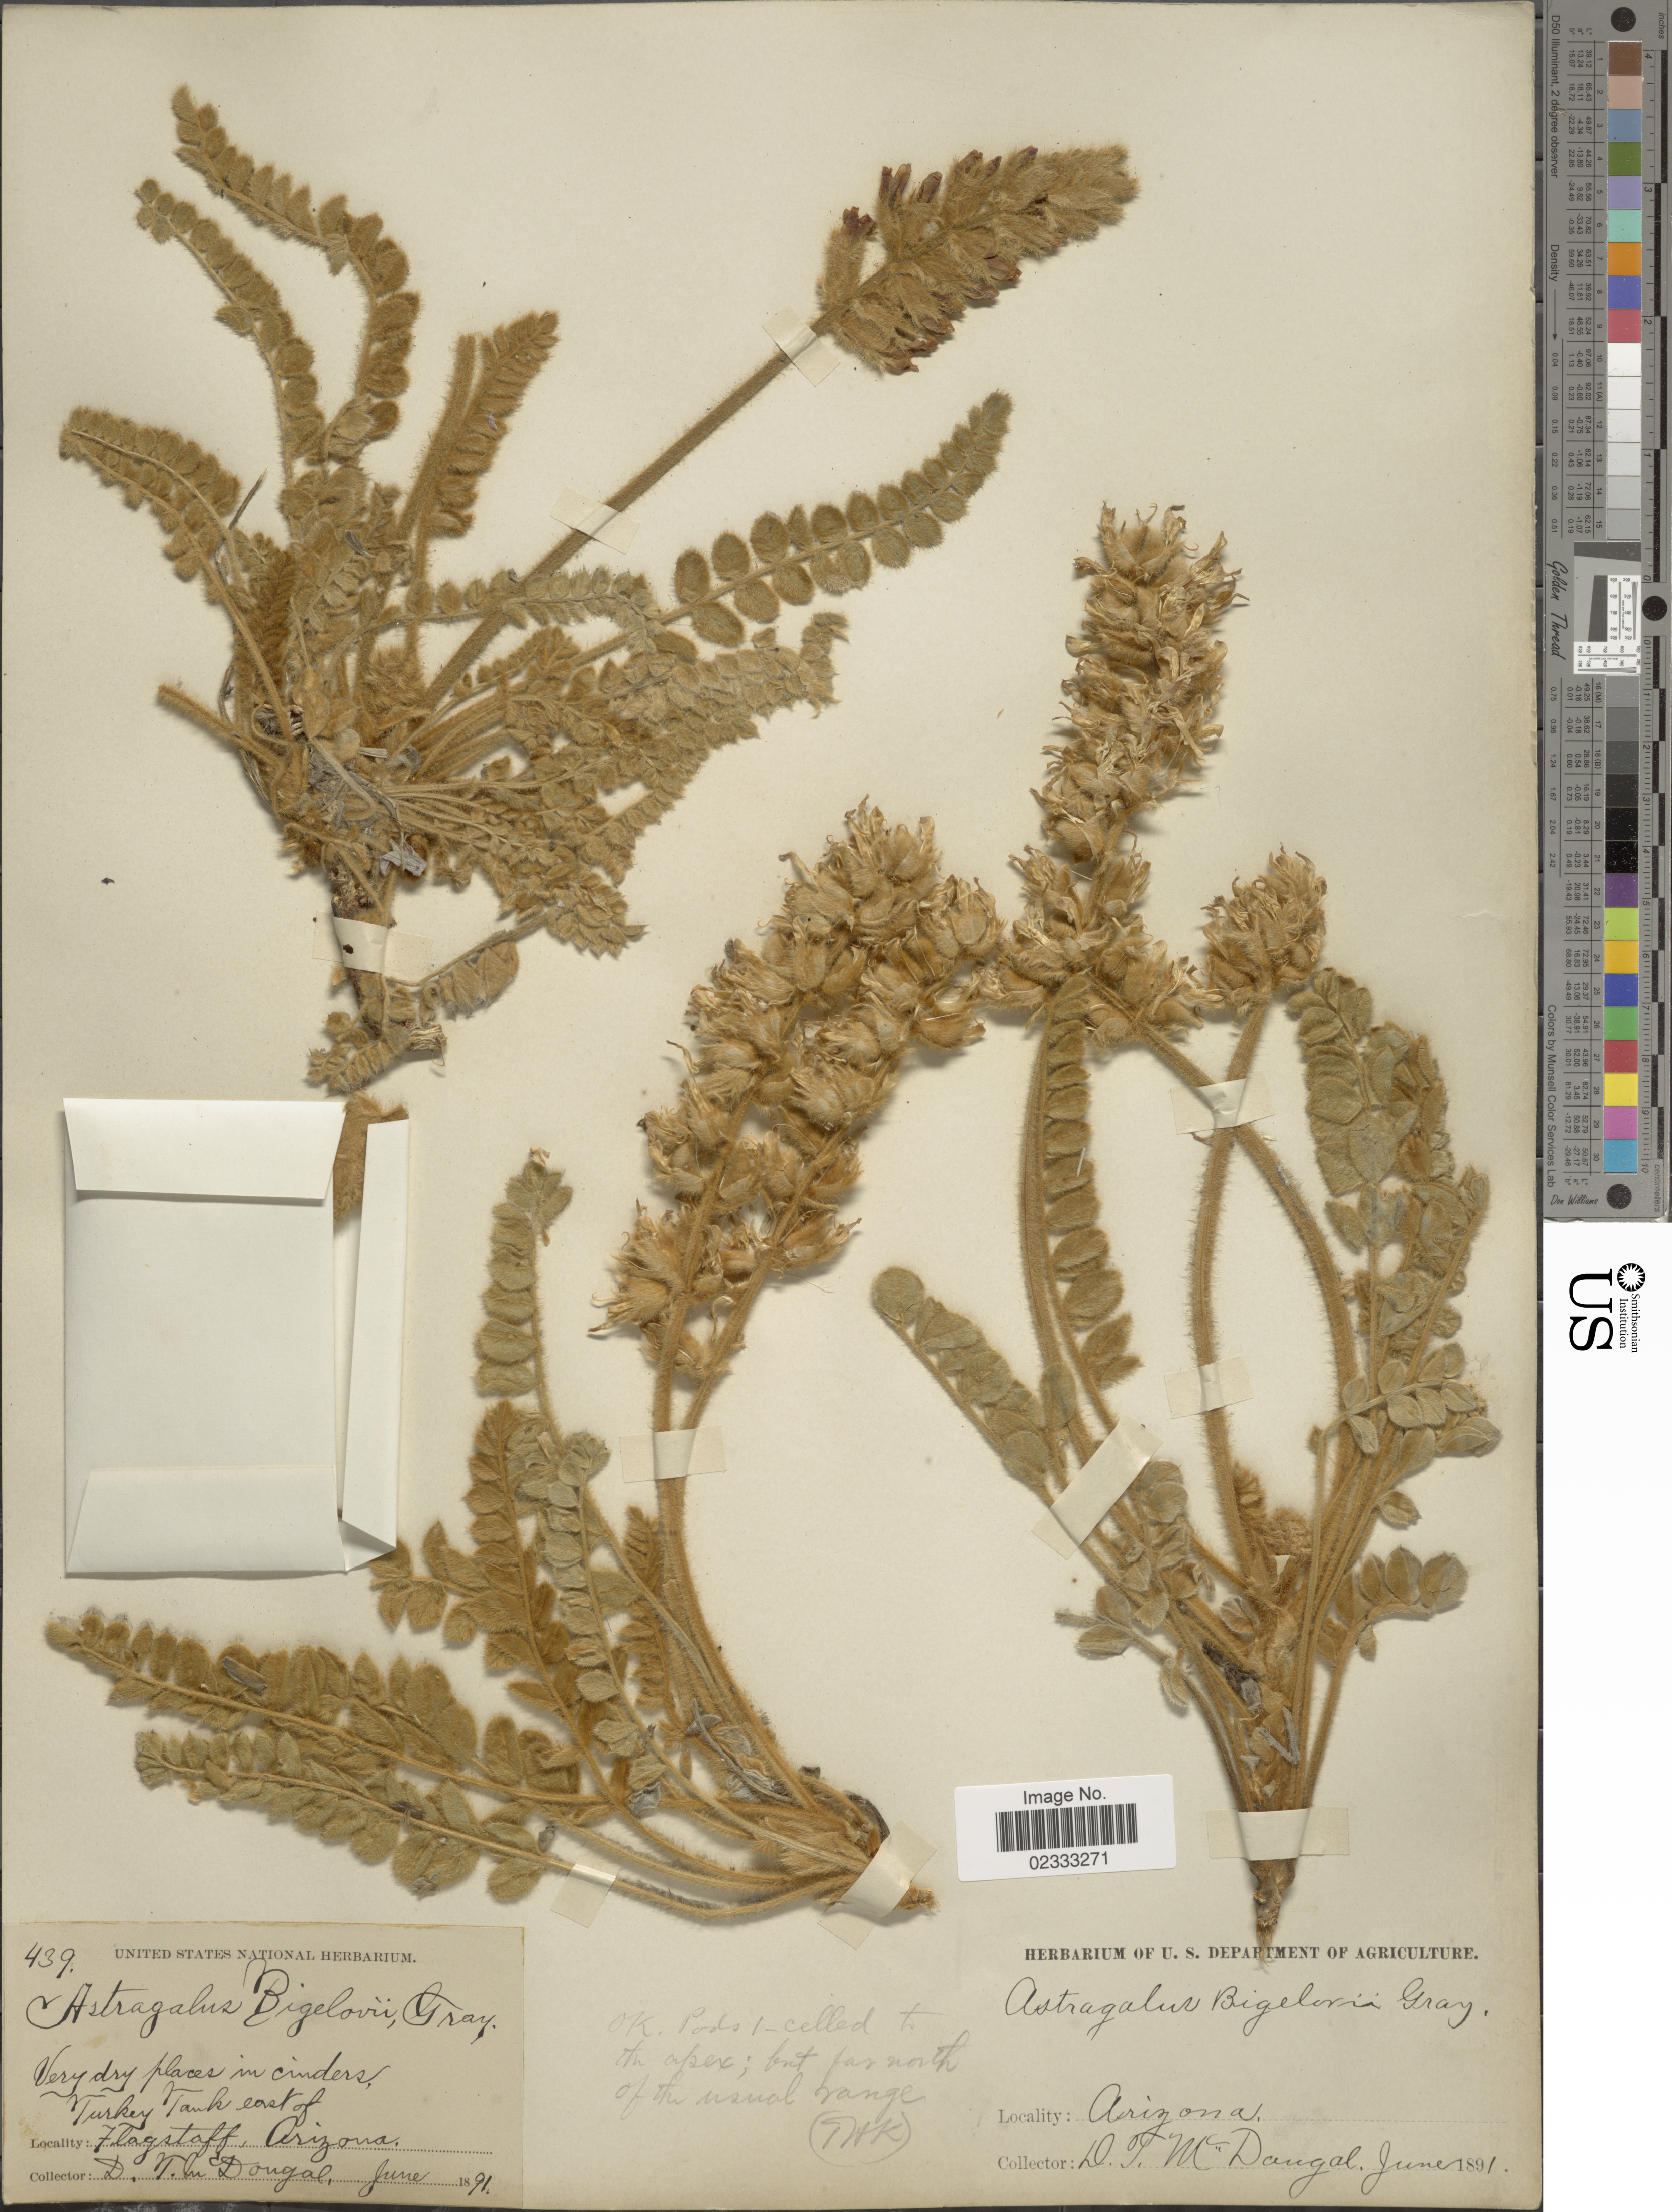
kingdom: Plantae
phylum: Tracheophyta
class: Magnoliopsida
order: Fabales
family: Fabaceae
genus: Astragalus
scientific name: Astragalus mollissimus var. bigelovii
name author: (A. Gray) Barneby ex B.L. Turner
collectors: D. T. MacDougal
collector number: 439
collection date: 1891-06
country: United States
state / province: Arizona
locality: Turkey Tank east of Flagstaff, Arizona.